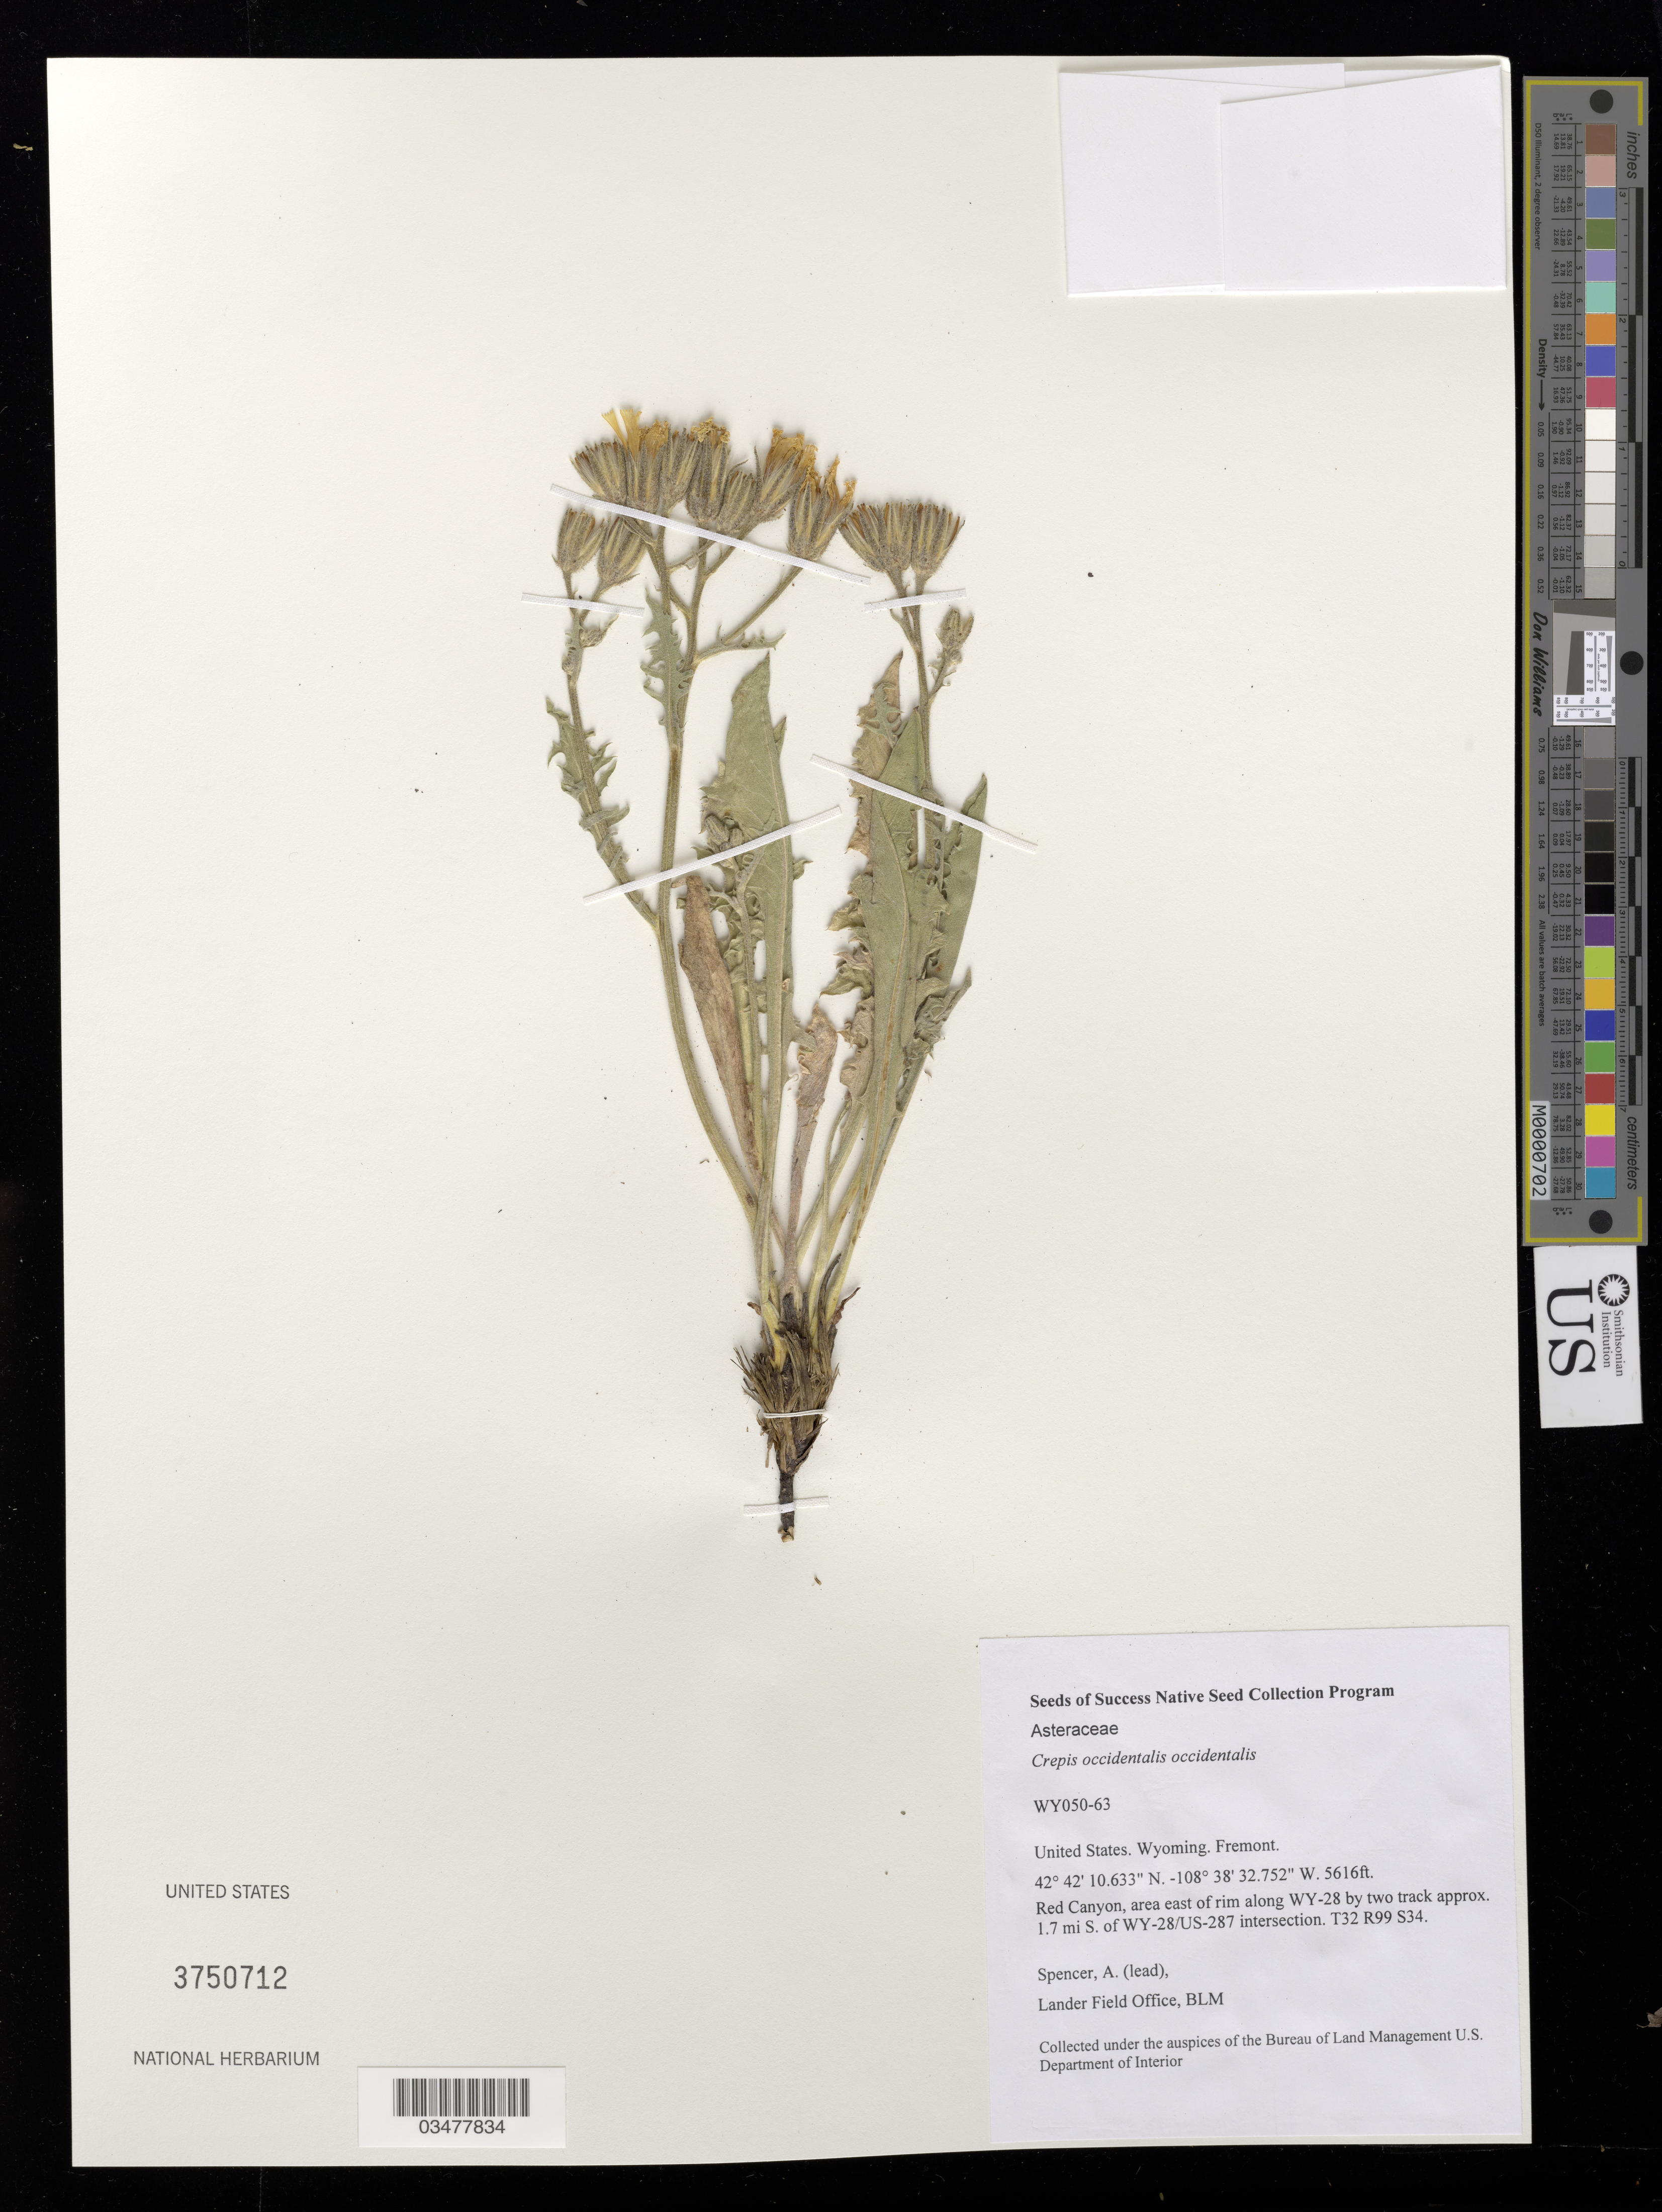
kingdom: Plantae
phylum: Tracheophyta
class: Magnoliopsida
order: Asterales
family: Asteraceae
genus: Crepis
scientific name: Crepis occidentalis subsp. occidentalis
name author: Nutt.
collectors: A. Spencer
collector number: WY050-63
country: United States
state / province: Wyoming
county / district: Fremont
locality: Red Canyon. 1.7 mi. S of WY-28/US287 intersection. T32 R99 S34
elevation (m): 1712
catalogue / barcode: US 3750712